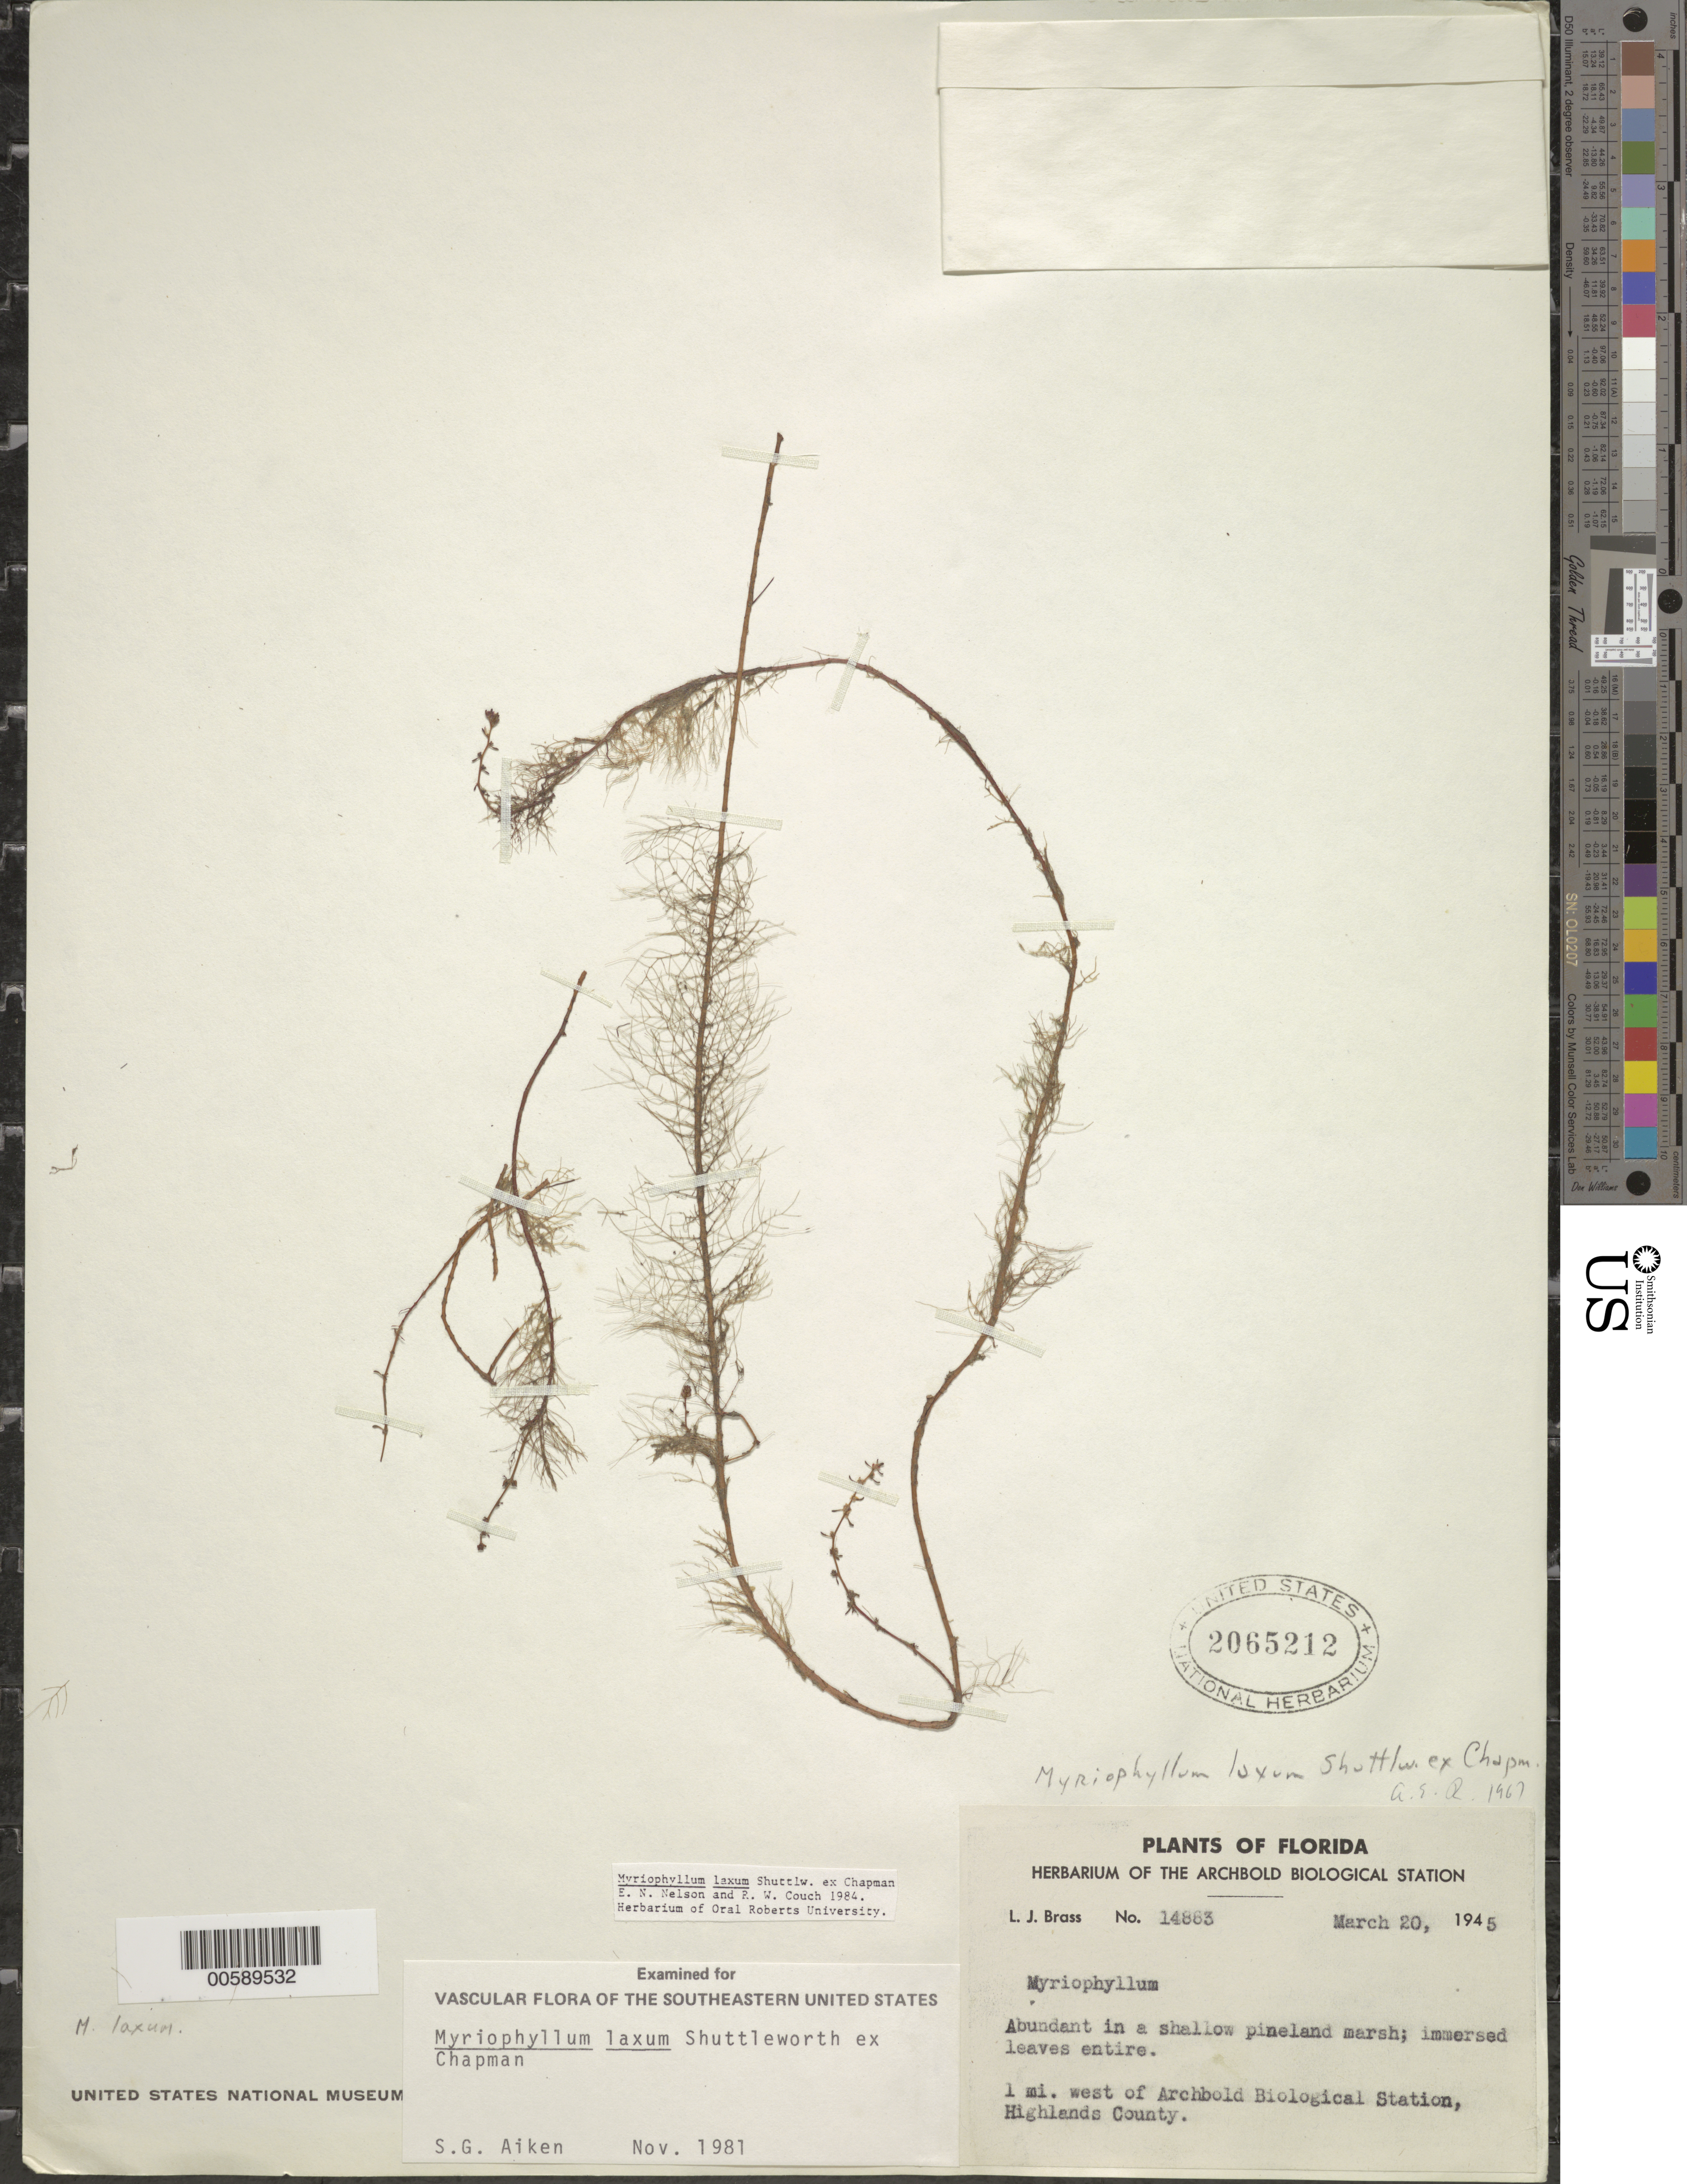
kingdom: Plantae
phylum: Tracheophyta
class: Magnoliopsida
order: Saxifragales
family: Haloragaceae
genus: Myriophyllum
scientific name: Myriophyllum laxum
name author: Shuttlw. ex Chapm.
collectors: L. J. Brass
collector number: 14883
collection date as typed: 20 Mar 1945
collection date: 1945-03-20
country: United States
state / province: Florida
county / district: Highlands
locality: w of Archbold Biological Station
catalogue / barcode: US 2065212